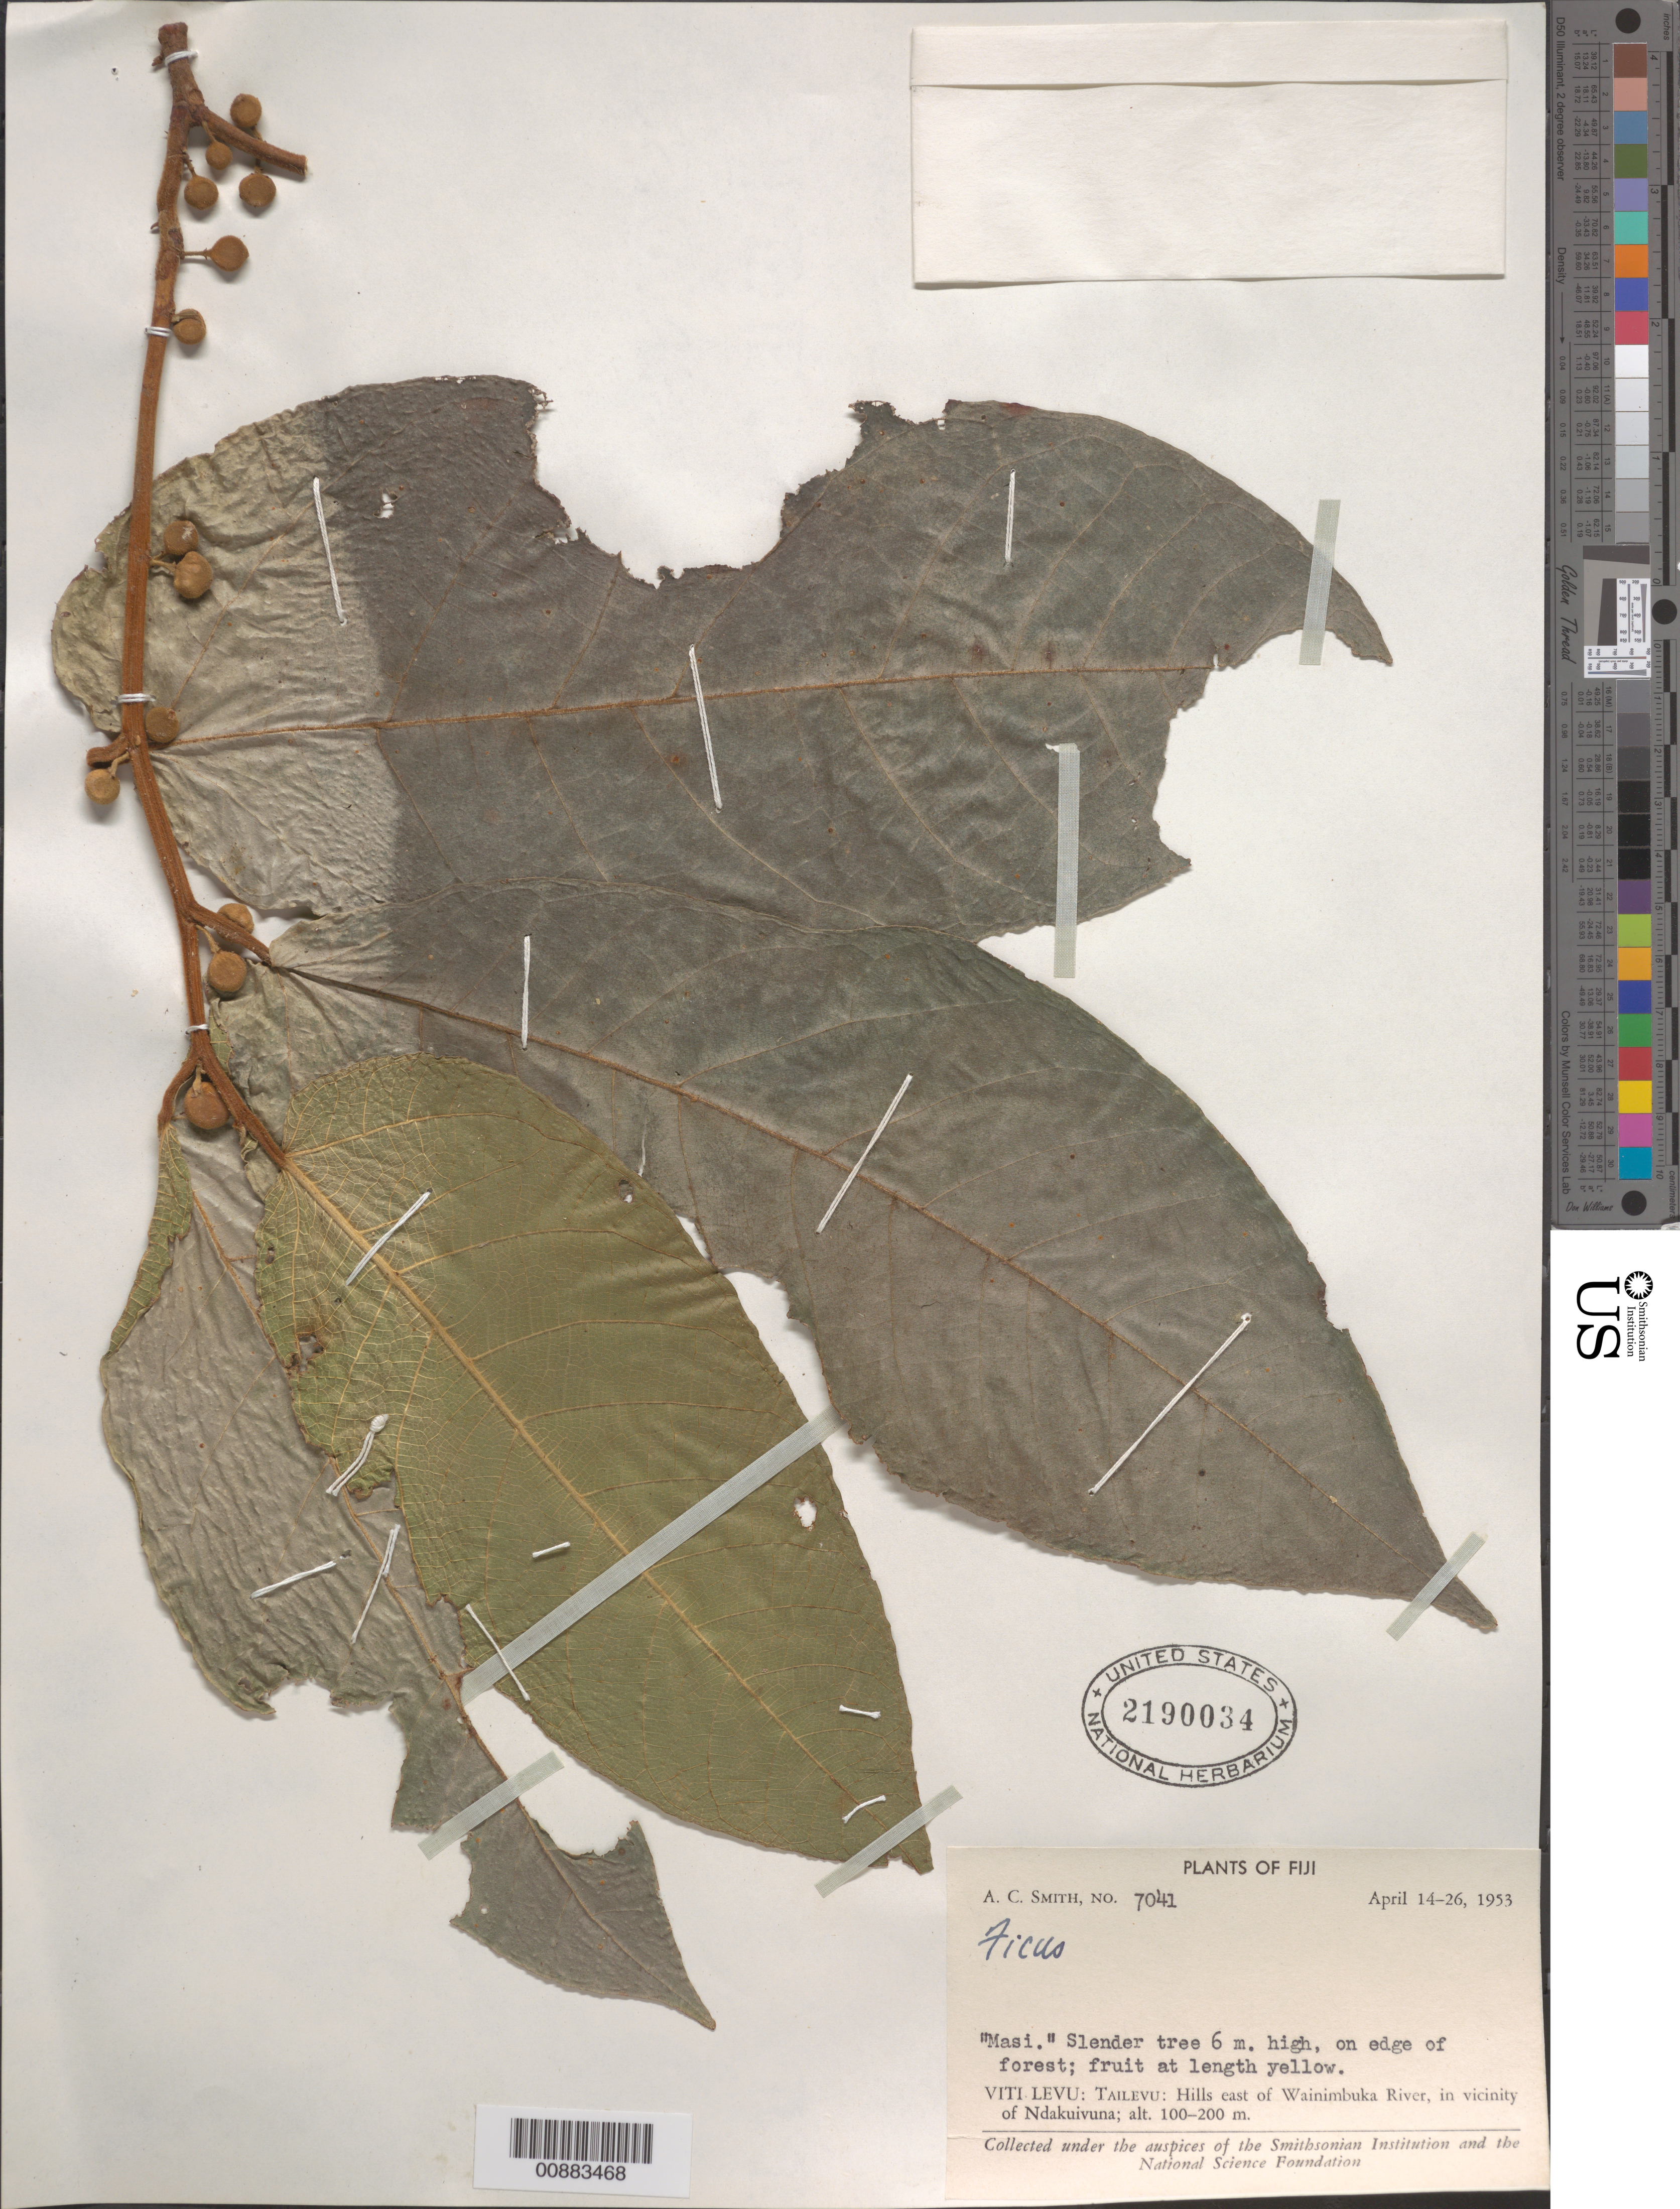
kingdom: Plantae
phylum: Tracheophyta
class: Magnoliopsida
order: Rosales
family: Moraceae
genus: Ficus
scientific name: Ficus sp.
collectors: C. A. Smith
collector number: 7041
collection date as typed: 14 Apr 1953 to 26 Apr 1953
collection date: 1953-04-14/1953-04-26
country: Fiji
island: Viti Levu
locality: Tailevu, hills east of Wainimbuka River, in the vicinity of Ndakuivuna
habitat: forest edge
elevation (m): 100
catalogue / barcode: US 2190034